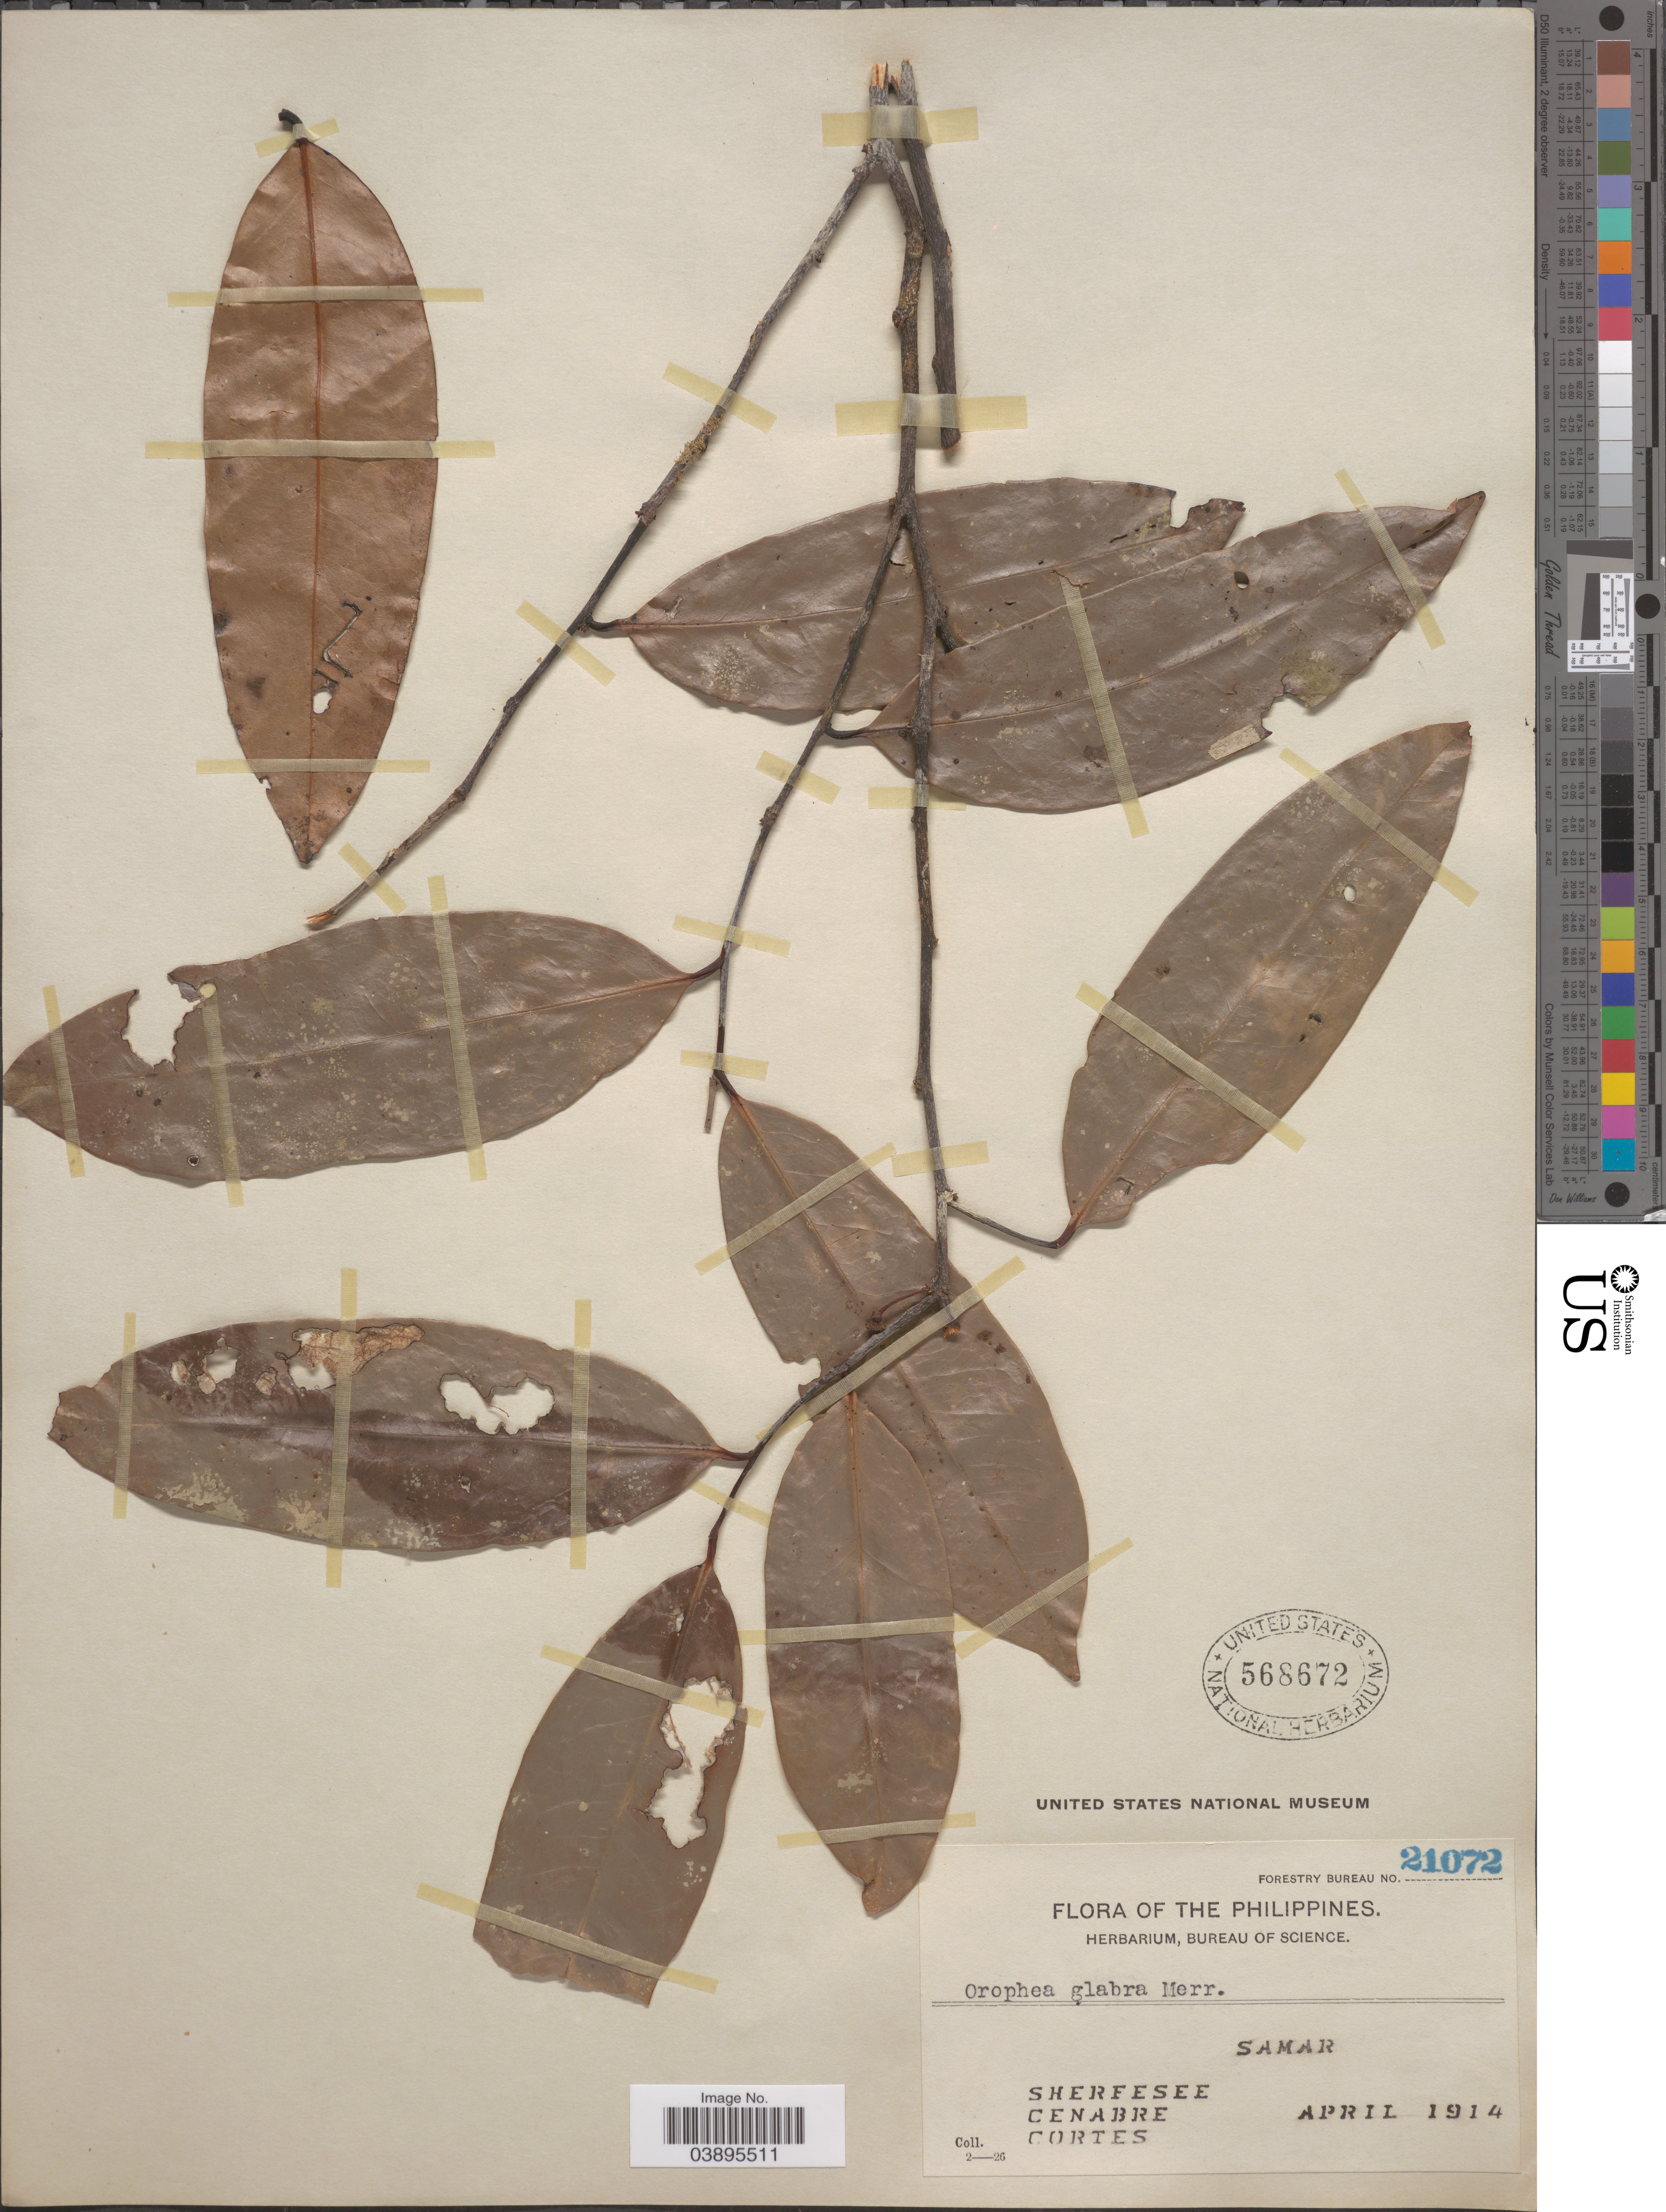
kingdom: Plantae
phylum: Tracheophyta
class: Magnoliopsida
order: Magnoliales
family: Annonaceae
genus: Orophea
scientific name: Orophea glabra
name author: Merr.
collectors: -. Sherfesee, -. Cenabre & Cortes, --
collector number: Forestry Bureau 21072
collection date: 1914-04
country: Philippines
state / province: Eastern Visayas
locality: Samar.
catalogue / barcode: US 568672